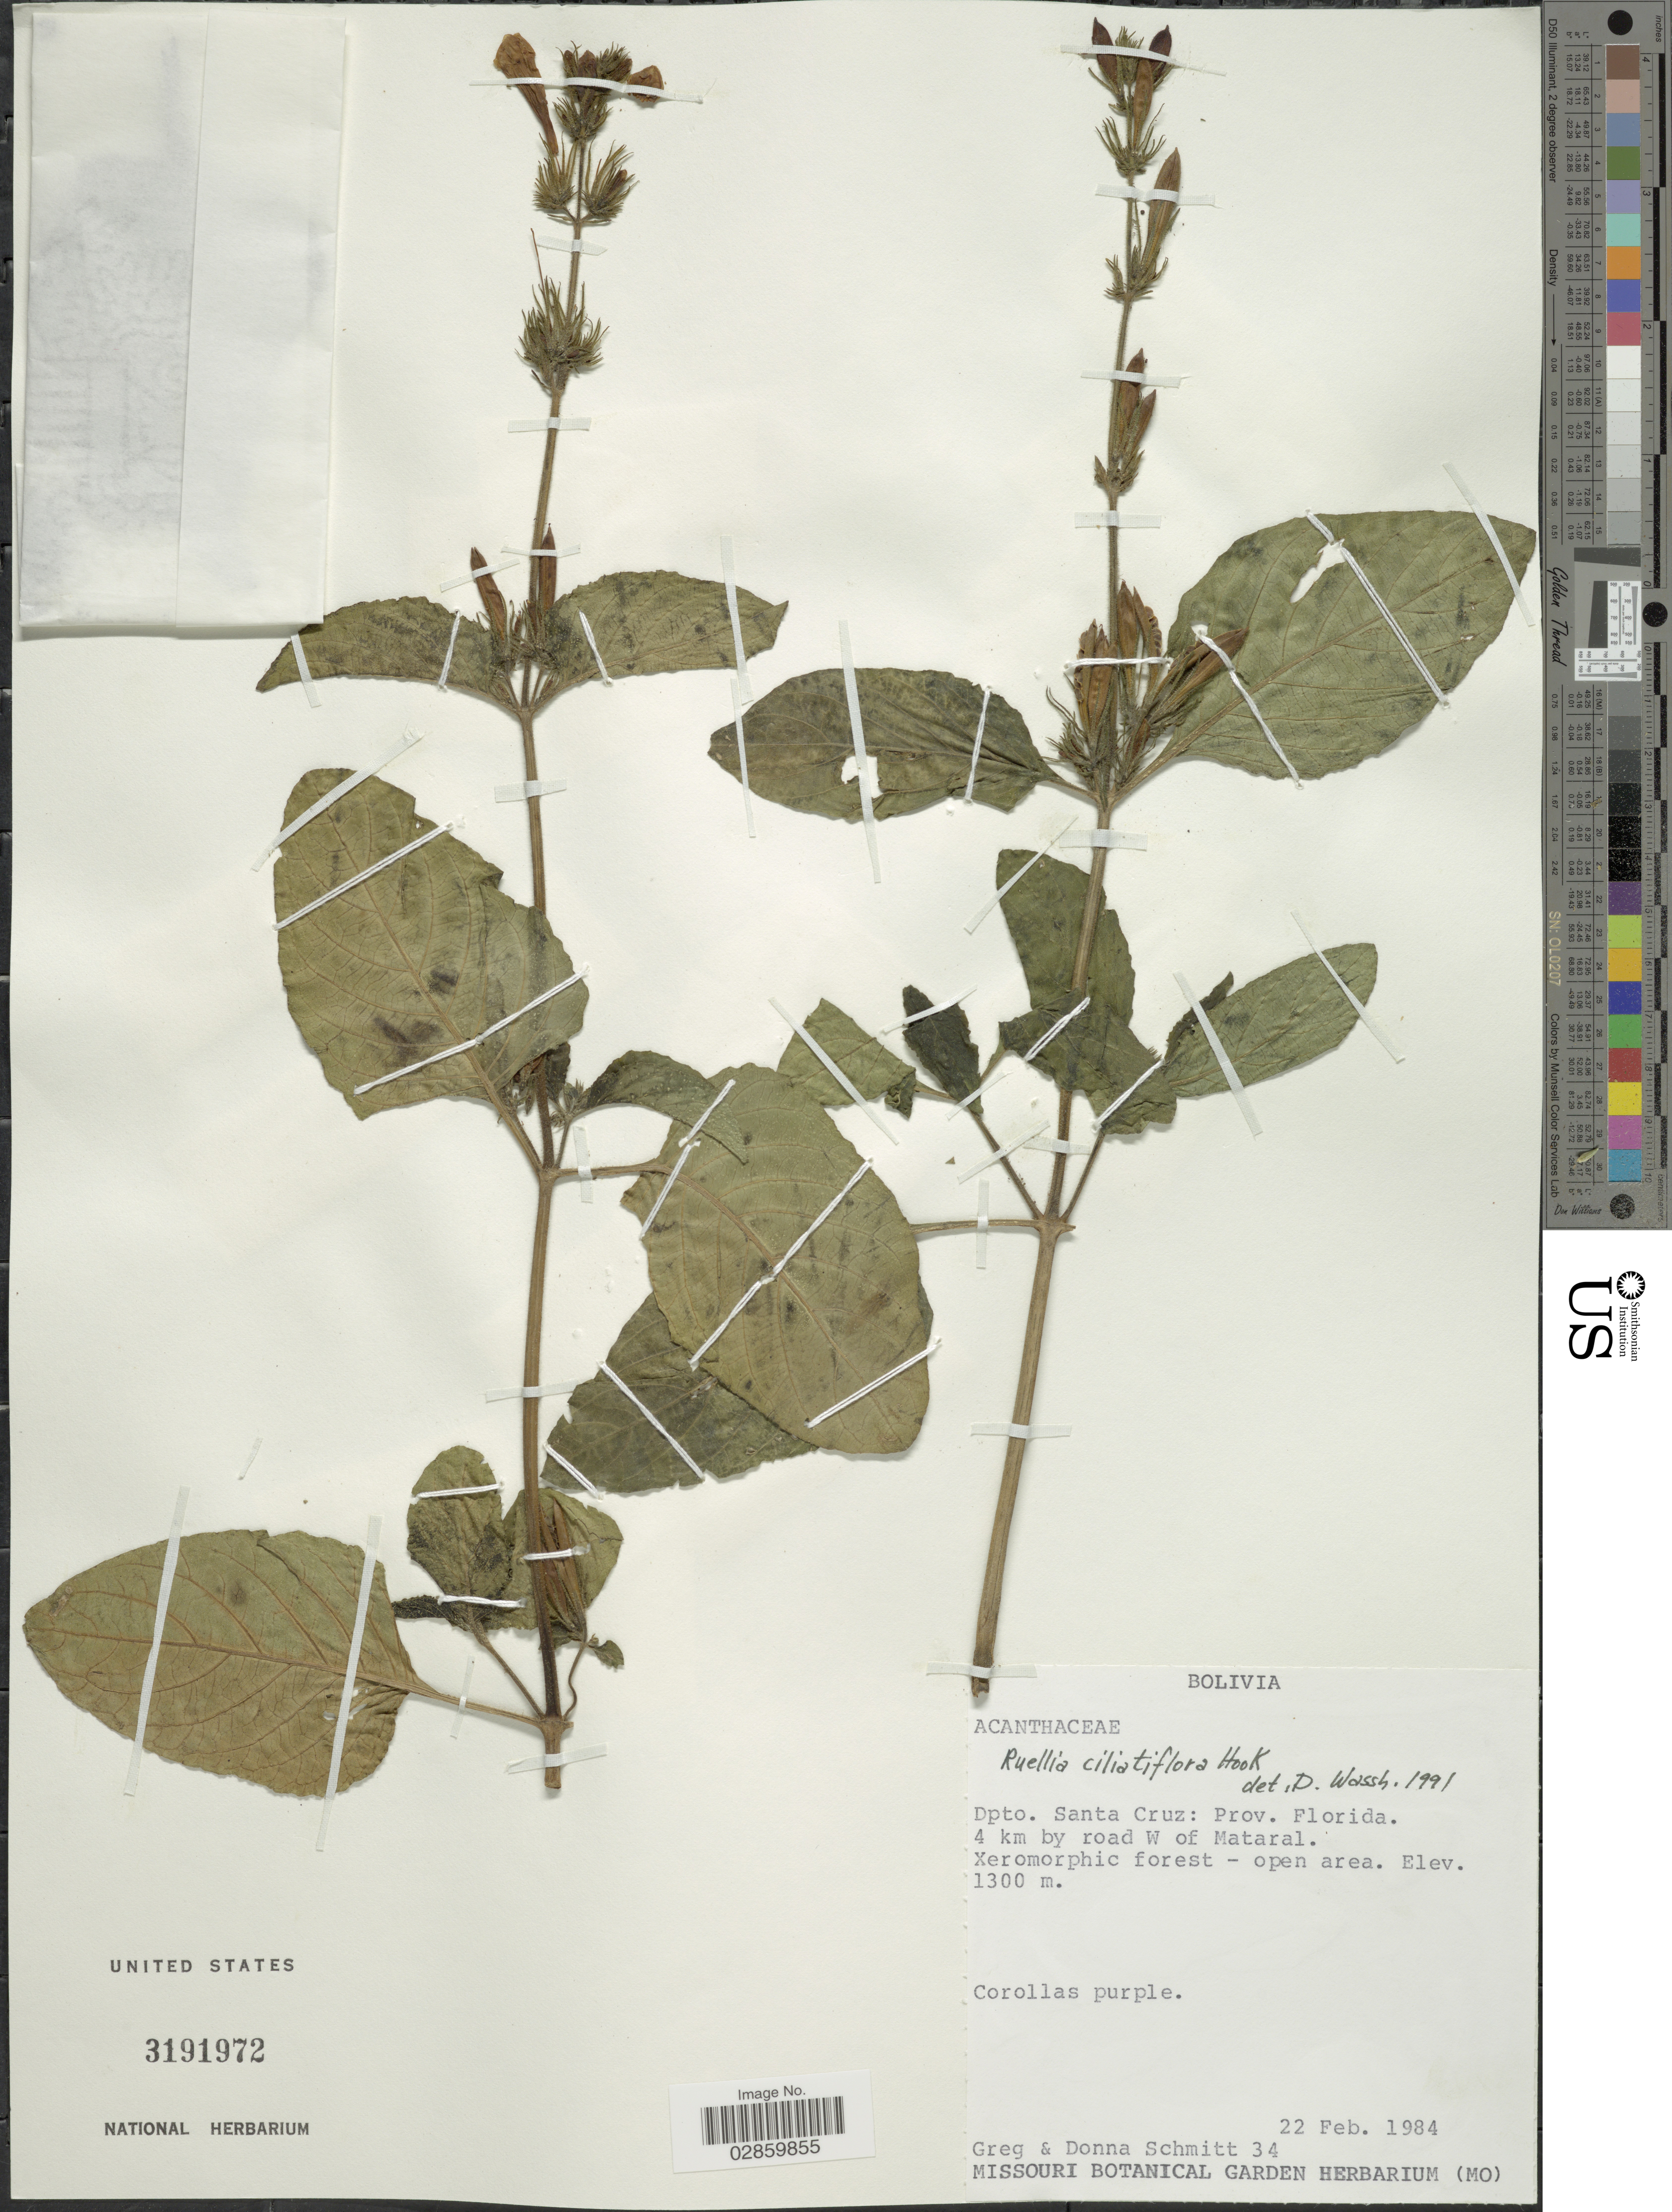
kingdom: Plantae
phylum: Tracheophyta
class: Magnoliopsida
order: Lamiales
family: Acanthaceae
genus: Ruellia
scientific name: Ruellia ciliatiflora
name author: Hook.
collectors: G. Schmitt & D. Schmitt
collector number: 34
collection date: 1984-02-22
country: Bolivia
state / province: Santa Cruz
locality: Dpto. Santa Cruz: Prov. Florida. 4 km by road W of Mataral.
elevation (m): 1300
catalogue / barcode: US 3191972